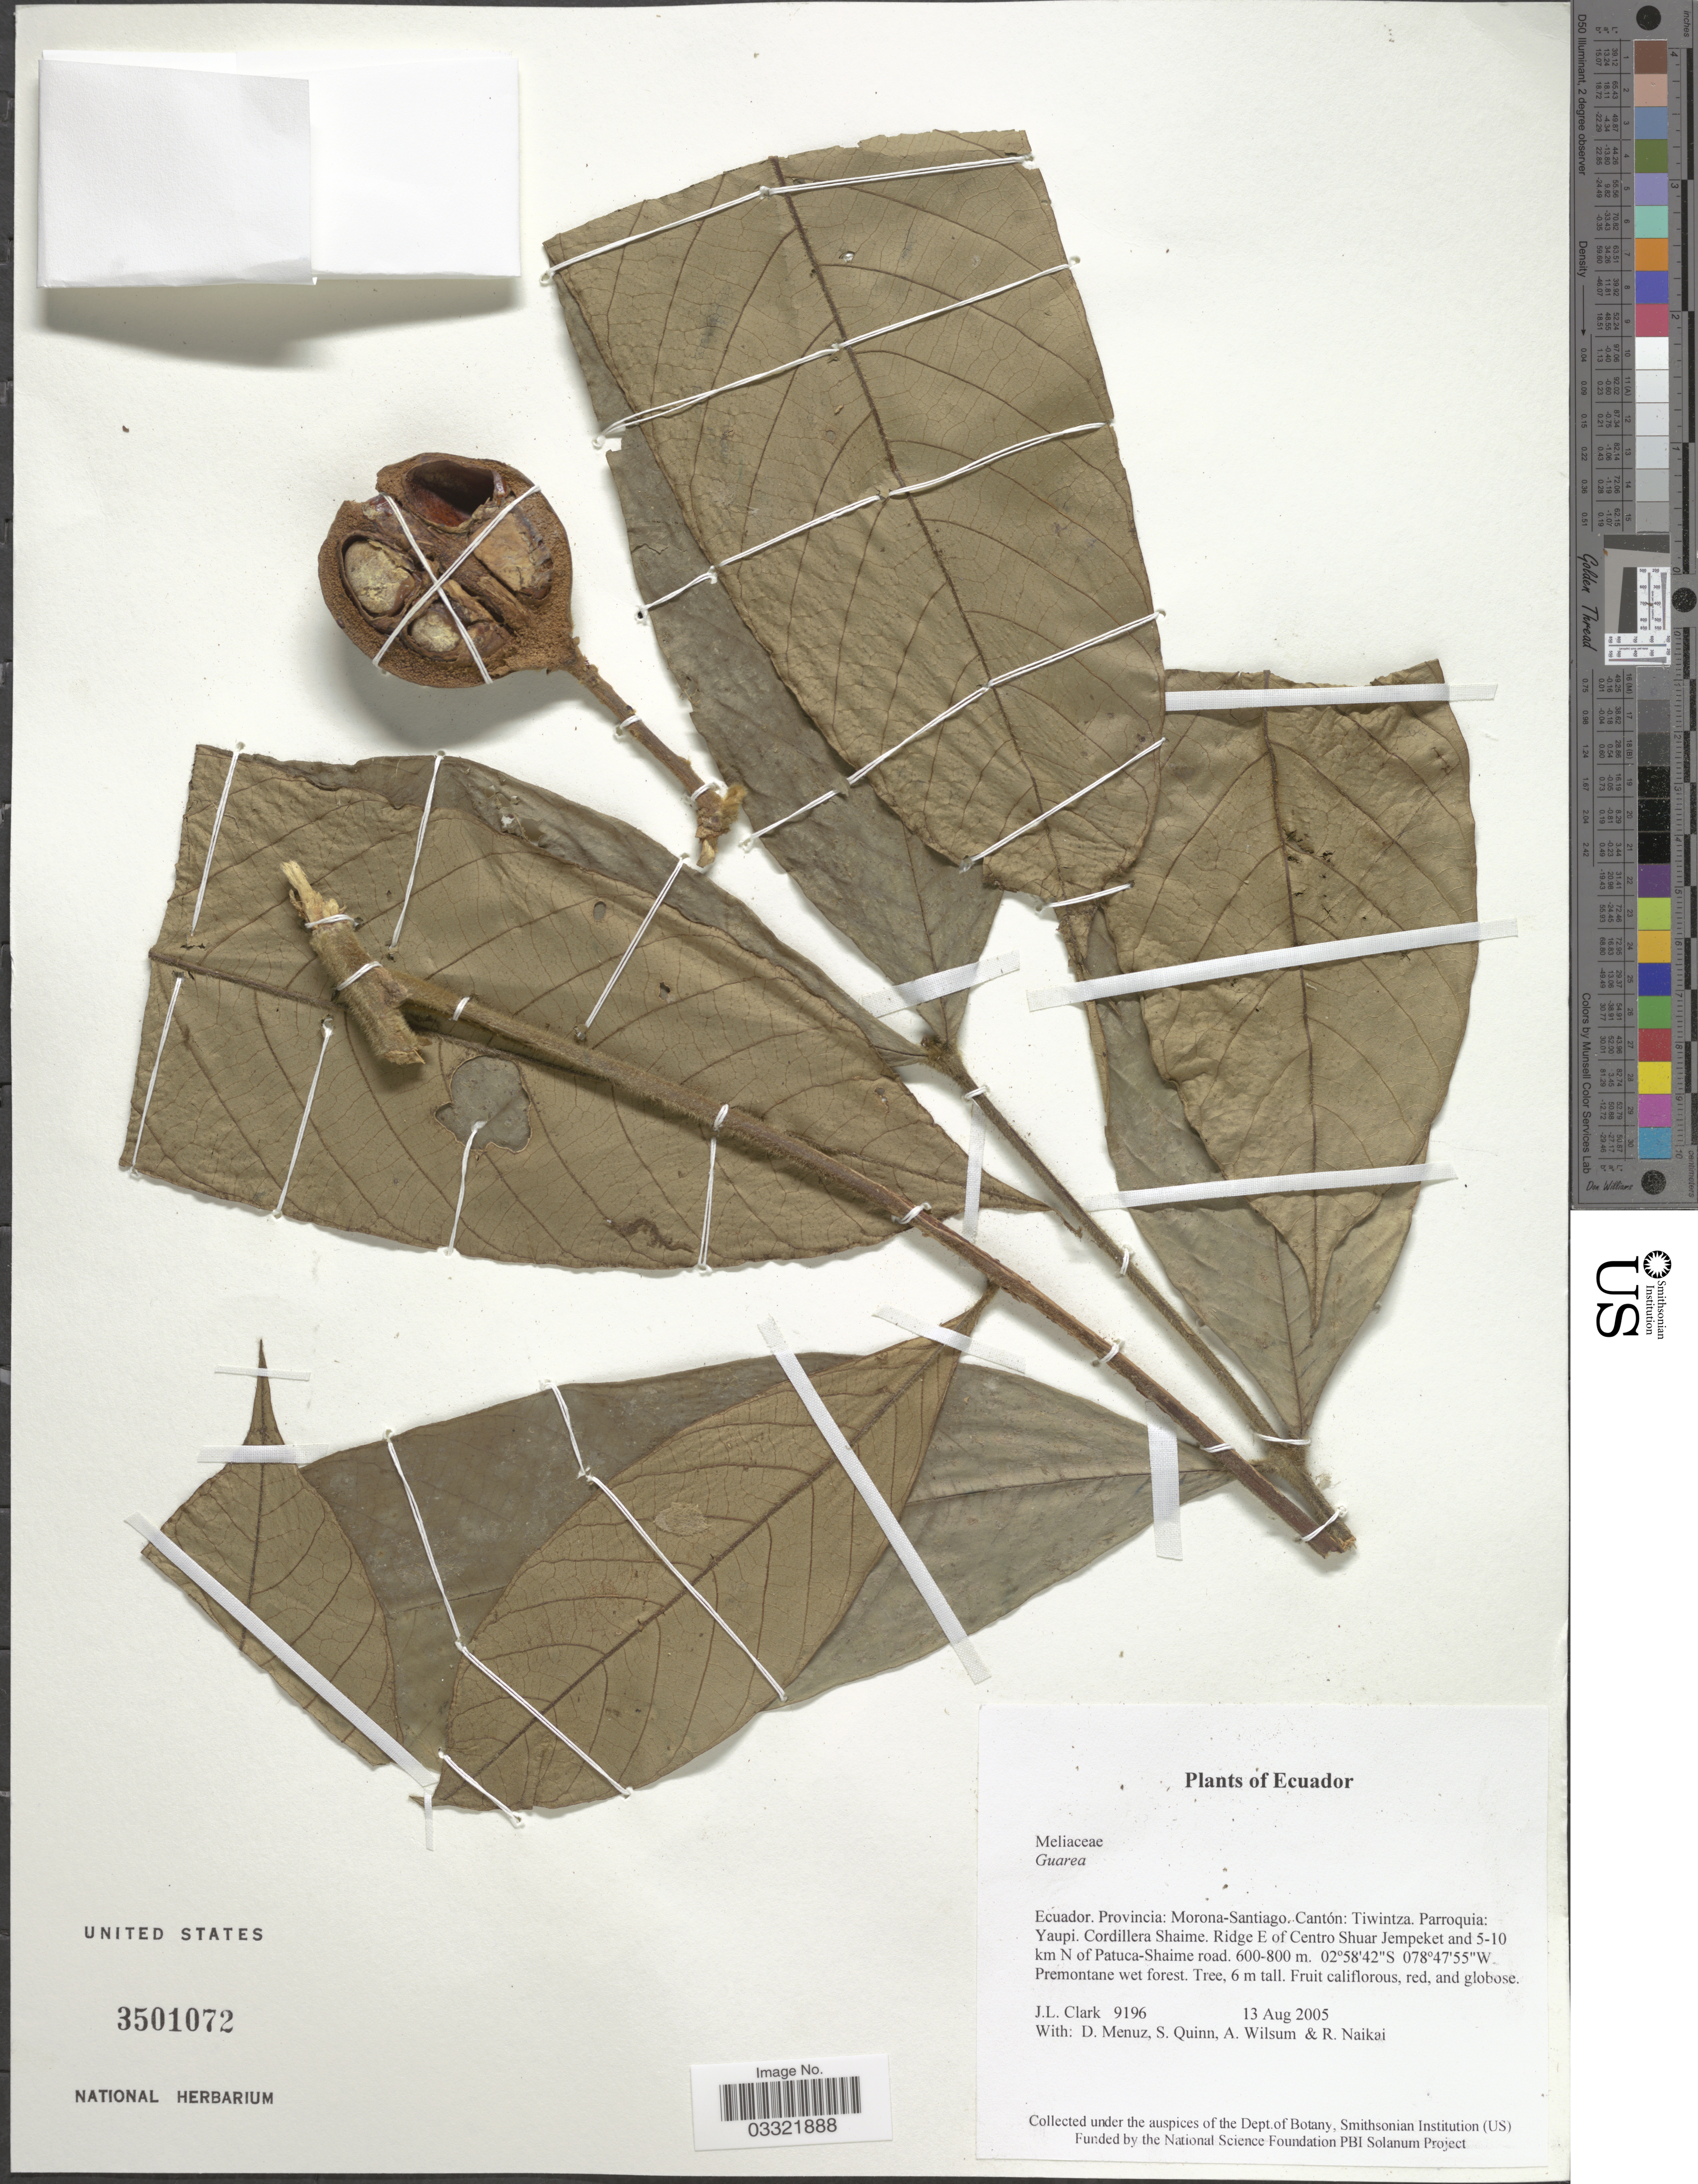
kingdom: Plantae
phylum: Tracheophyta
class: Magnoliopsida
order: Sapindales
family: Meliaceae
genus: Guarea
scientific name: Guarea sp.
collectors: J. L. Clark, D. Menuz, S. Quinn, A. Wilsum & R. Naikai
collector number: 9196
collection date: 2005-08-13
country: Ecuador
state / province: Morona-Santiago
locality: Cantón: Tiwintza. Parroquia: Yaupi. Cordillera Shaime. Ridge E of Centro Shuar Jempeket and 5-10 km N of Patuca-Shaime road.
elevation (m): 600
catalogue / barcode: US 3501072